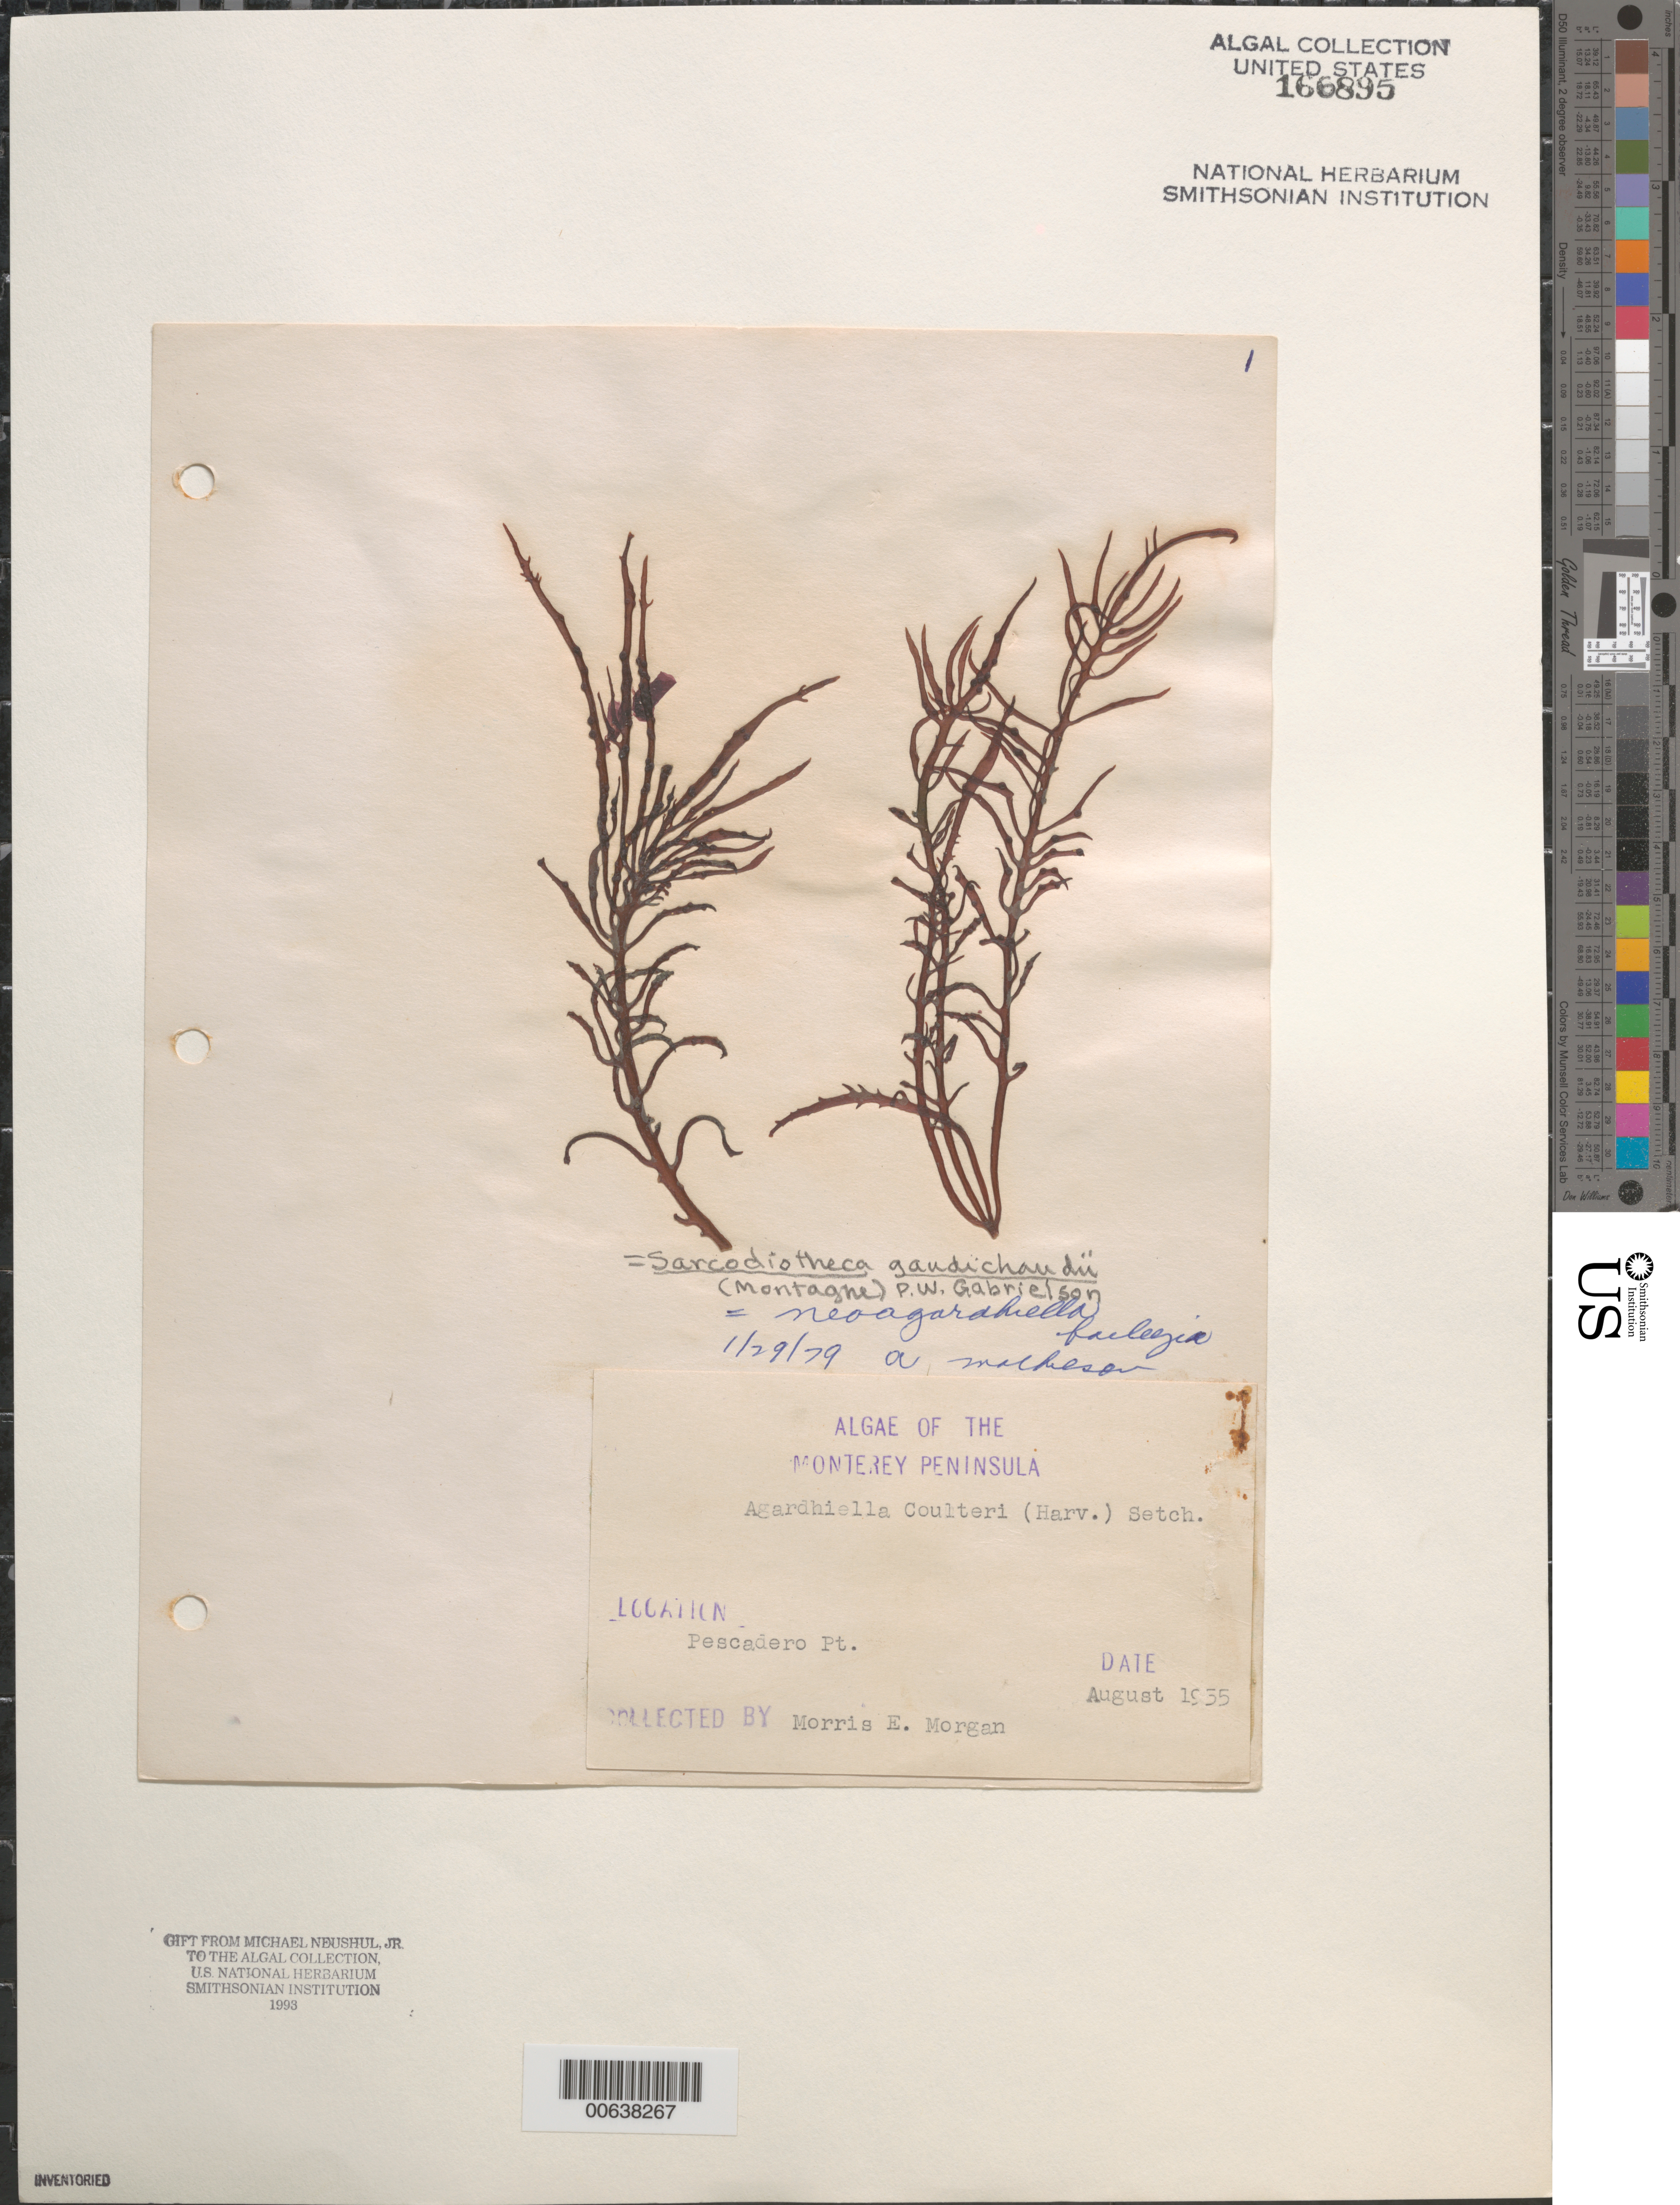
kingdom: Plantae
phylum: Rhodophyta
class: Florideophyceae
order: Gigartinales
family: Solieriaceae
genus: Sarcodiotheca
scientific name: Sarcodiotheca gaudichaudii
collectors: M. Morgan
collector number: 1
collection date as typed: Aug 1955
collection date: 1955-08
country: United States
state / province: California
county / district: Monterey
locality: Pescadero Point, Monterey Peninsula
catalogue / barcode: US 166895